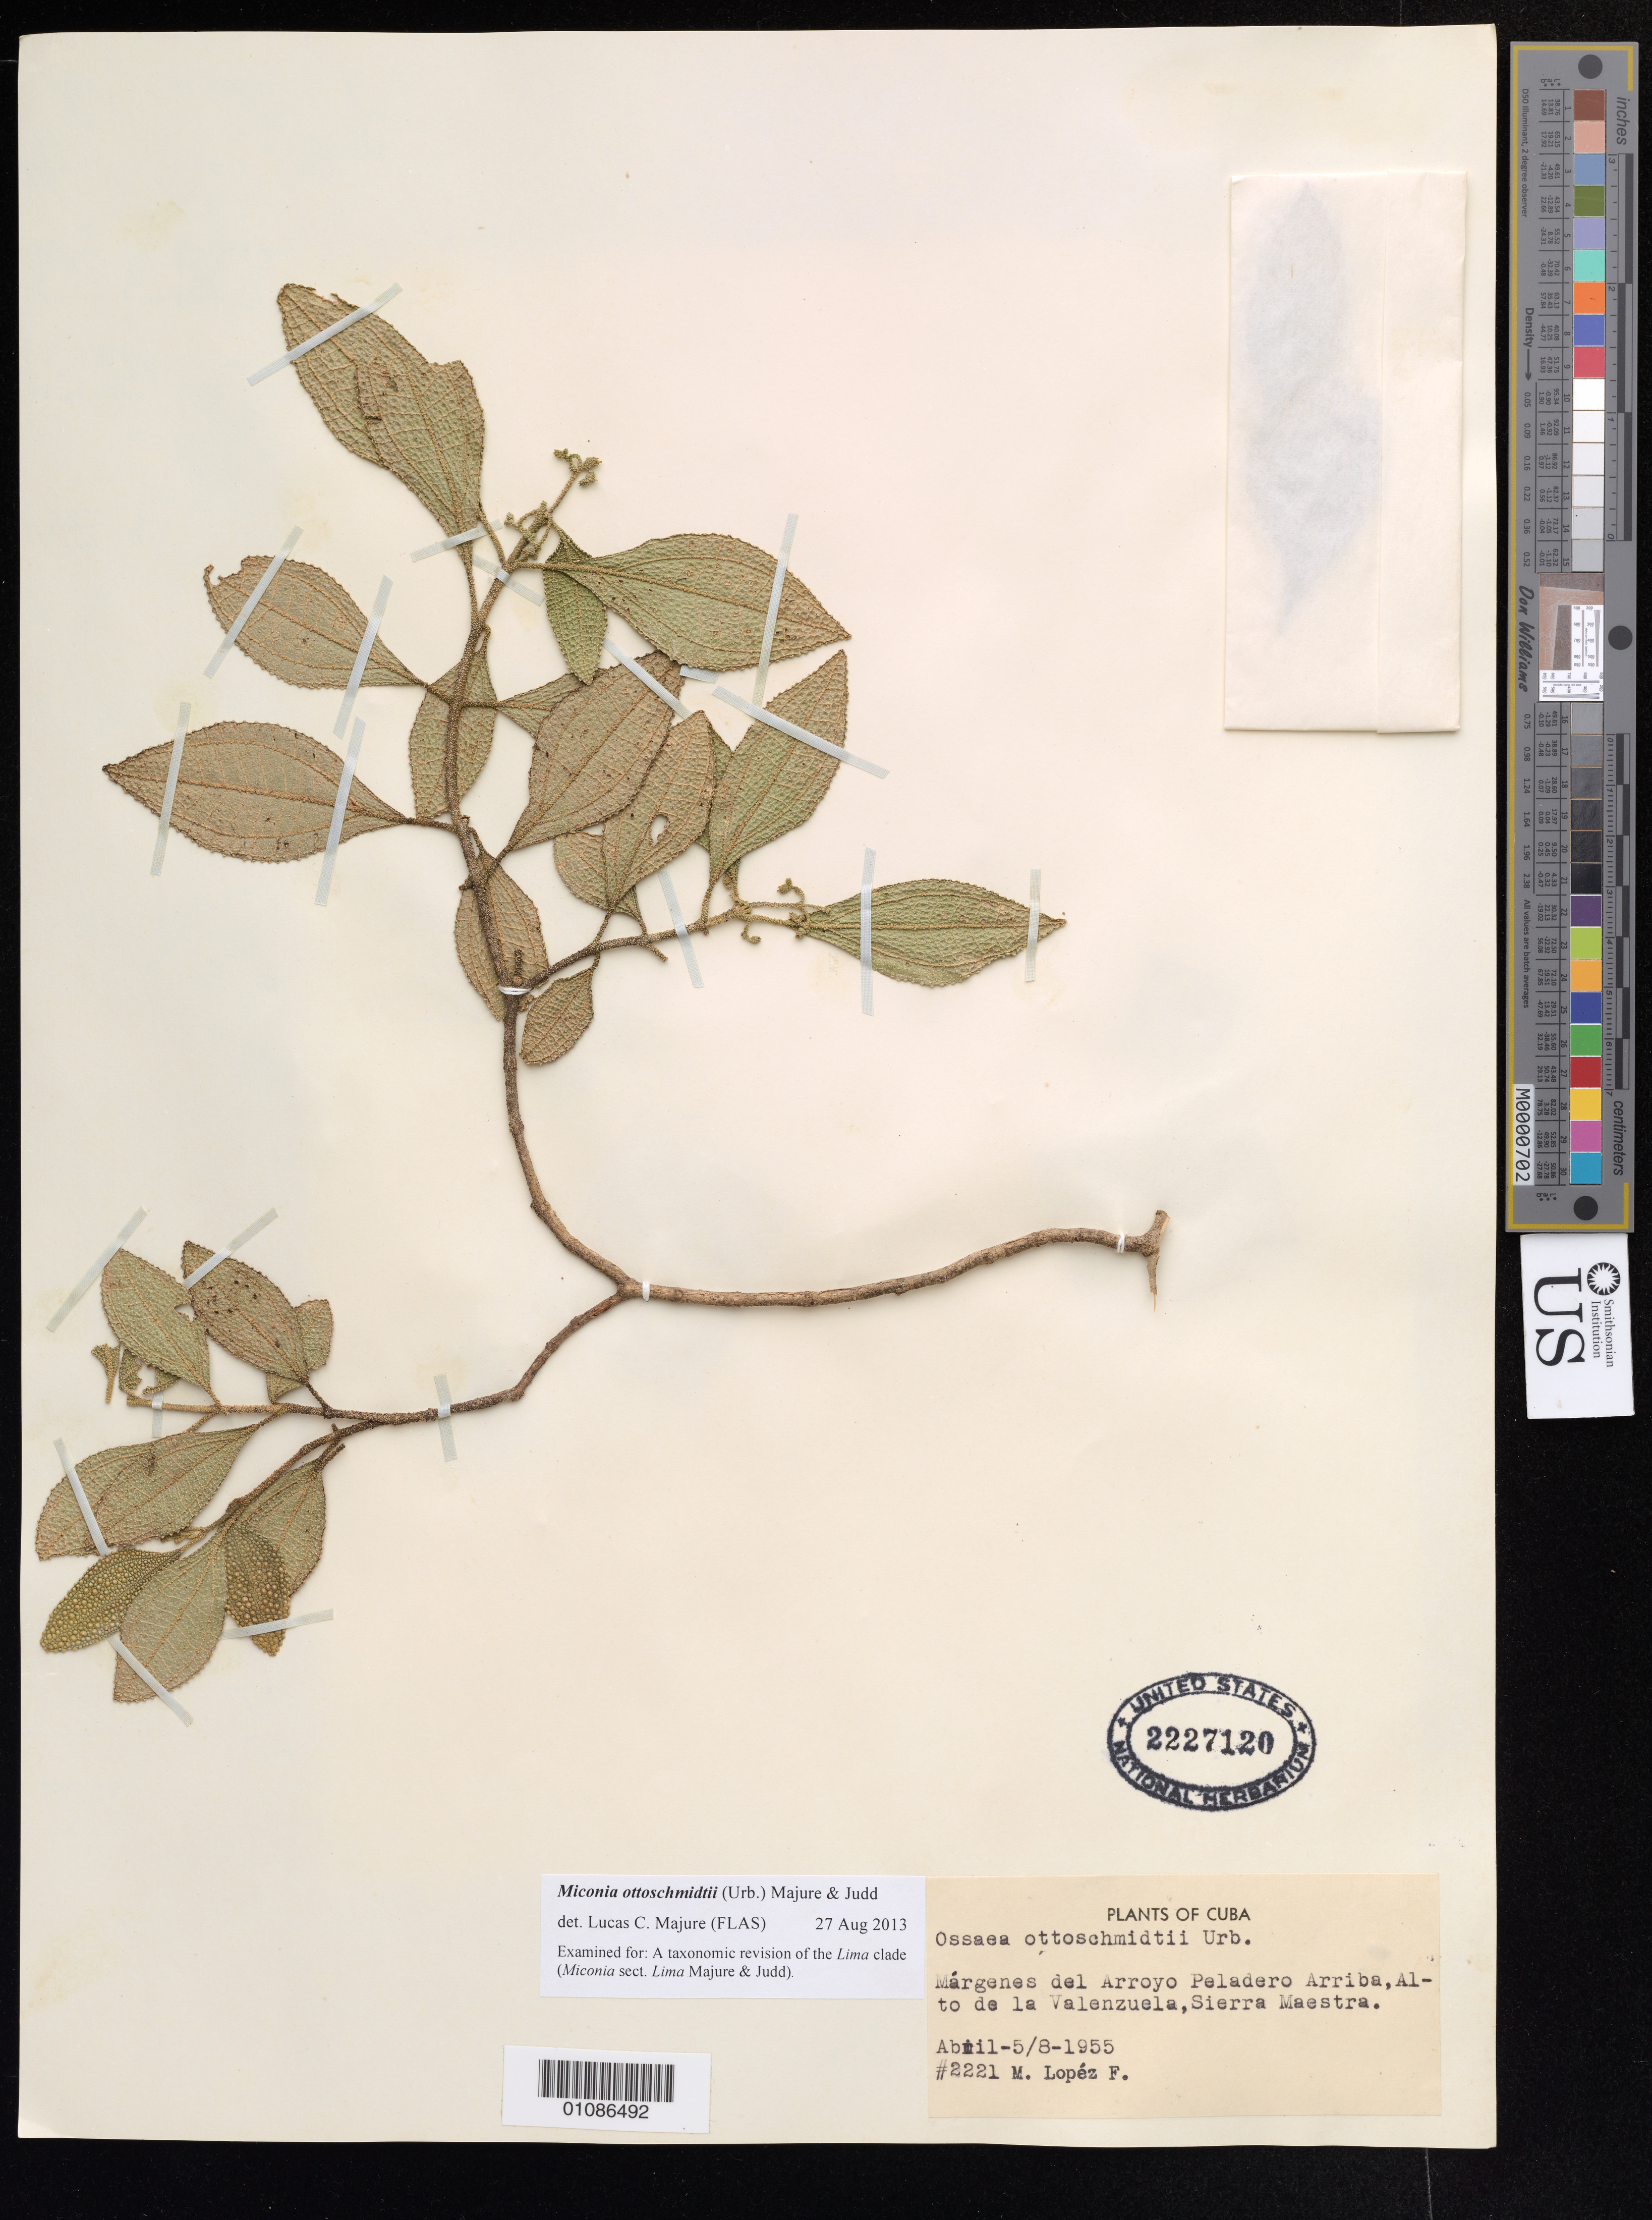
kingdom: Plantae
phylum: Tracheophyta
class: Magnoliopsida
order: Myrtales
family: Melastomataceae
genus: Miconia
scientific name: Miconia ottoschmidtii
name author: (Urb.) Majure & Judd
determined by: Majure, Lucas C., (FLAS), University of Florida (UNITED STATES)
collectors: M. López Figueiras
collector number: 2221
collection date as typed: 05 Apr 1955 to 08 Apr 1955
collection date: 1955-04-05/1955-04-08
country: Cuba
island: Cuba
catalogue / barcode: US 2227120